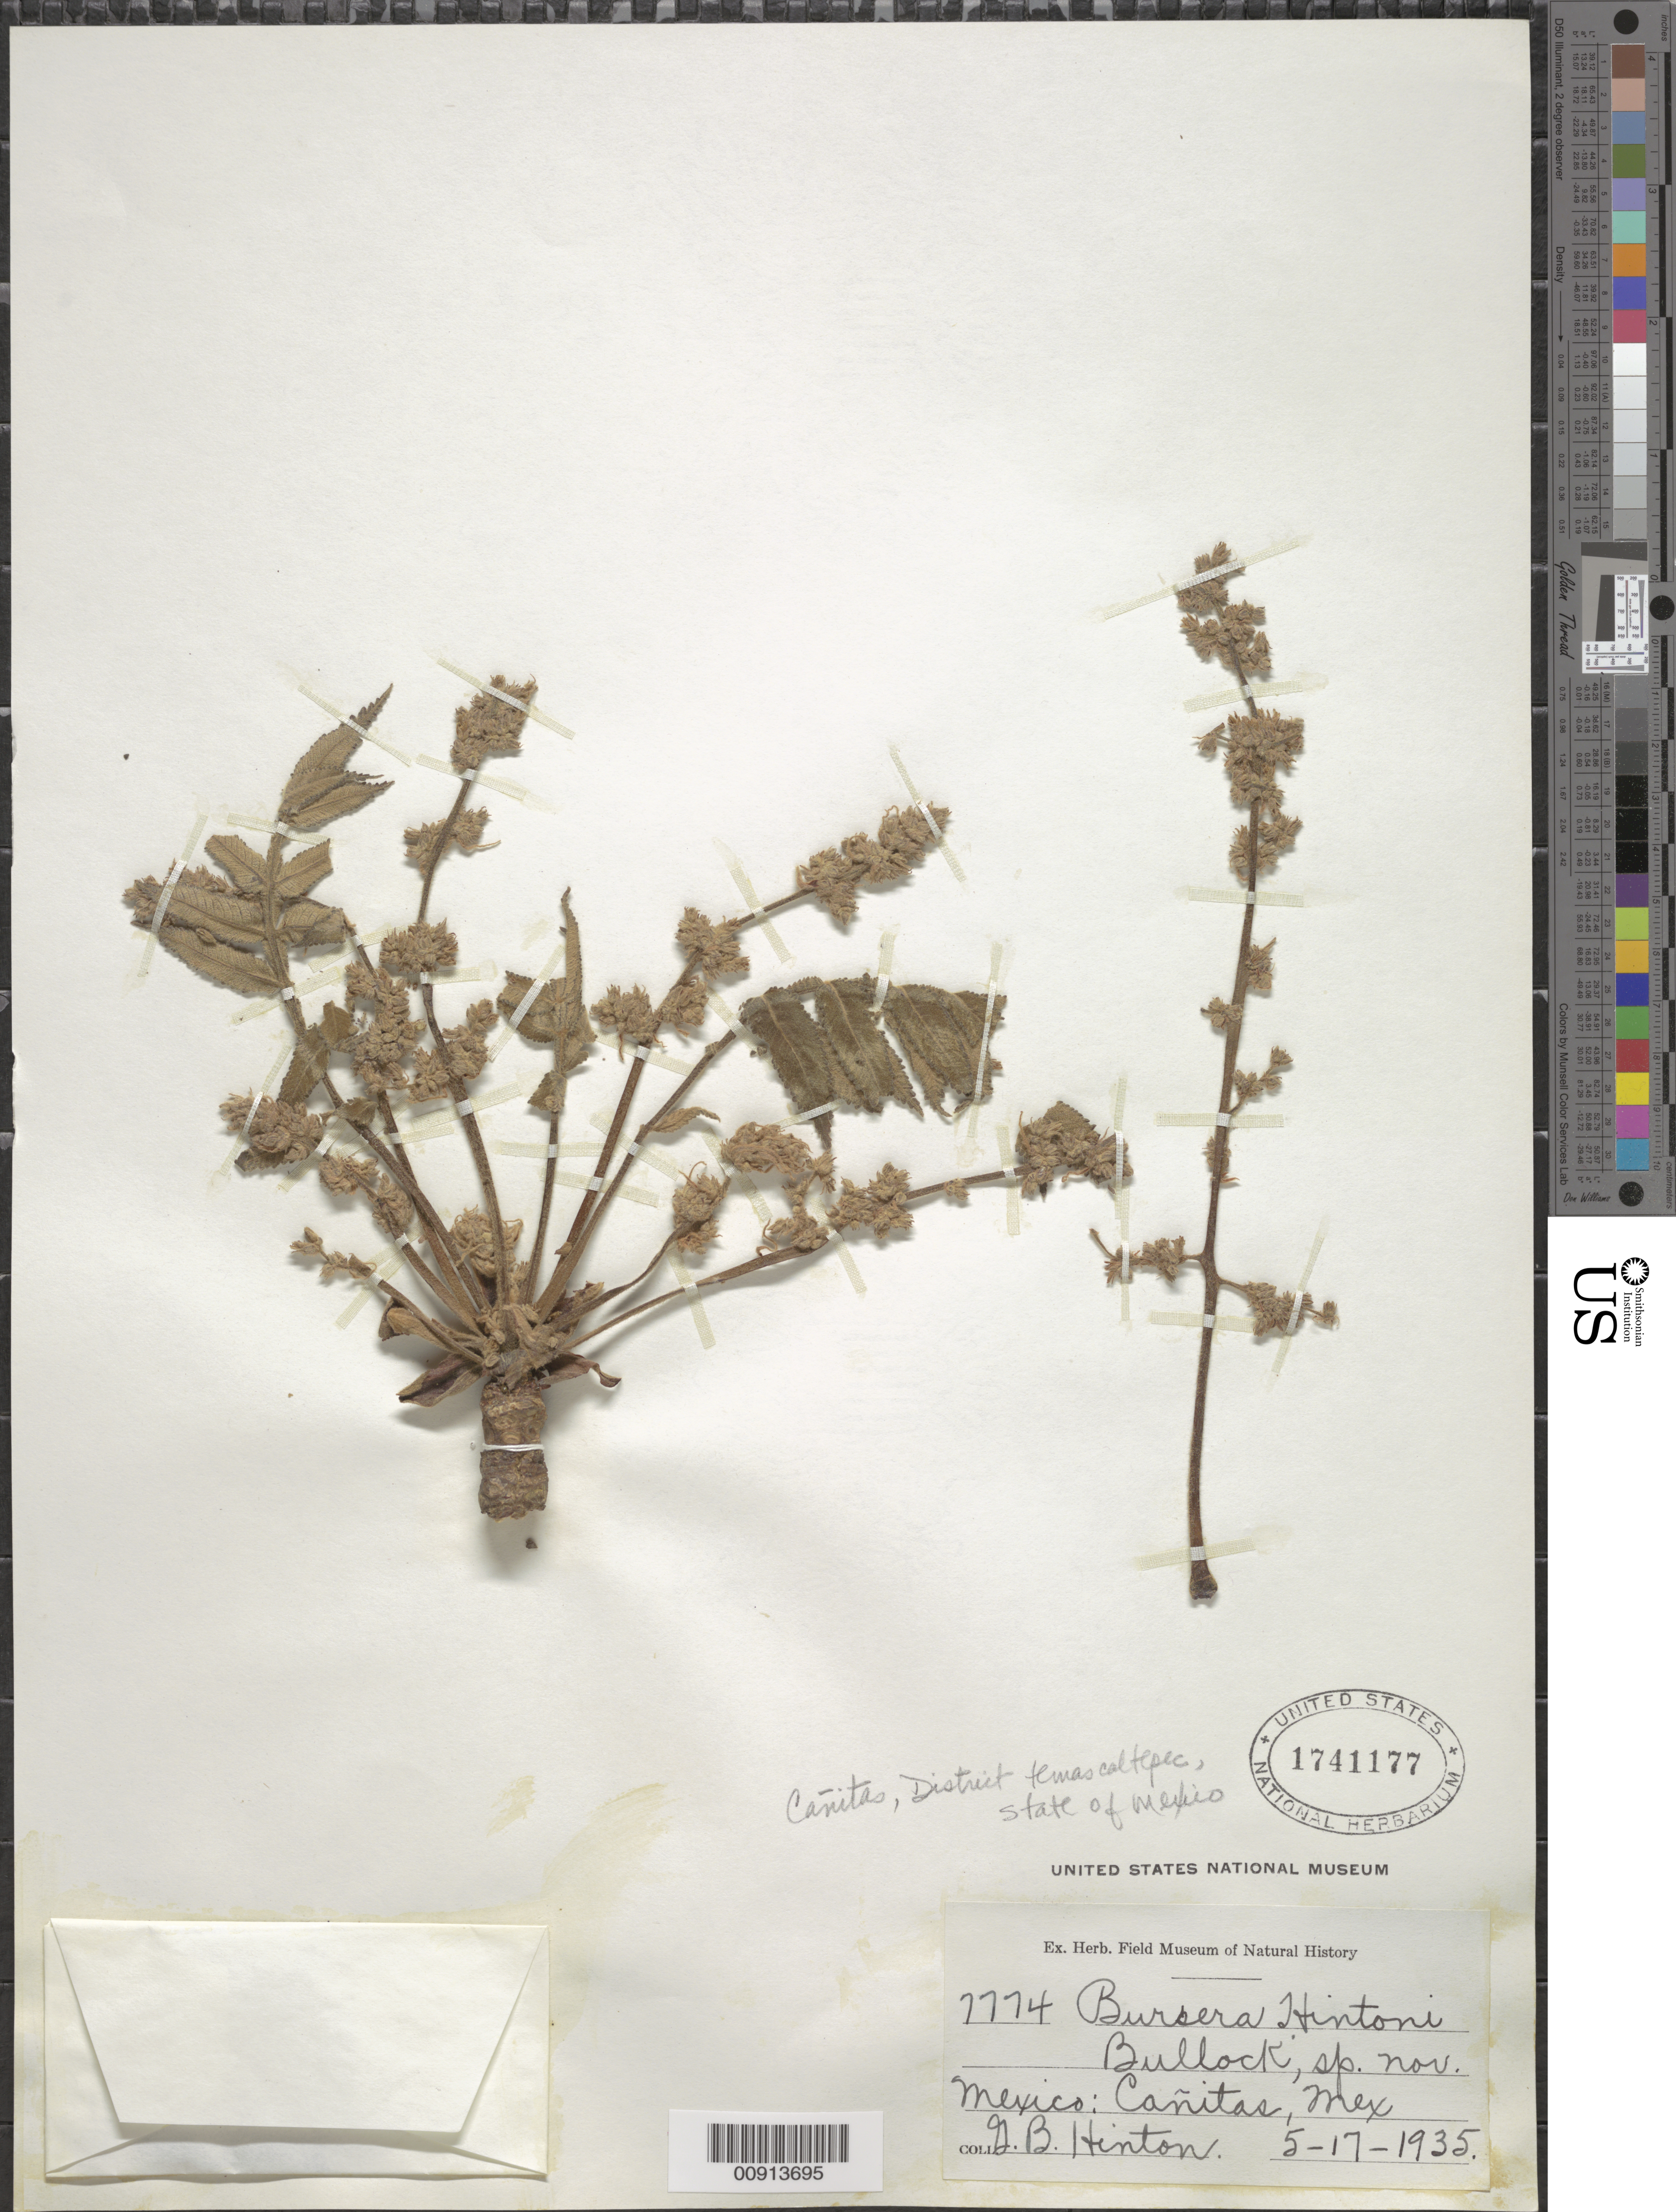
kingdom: Plantae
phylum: Tracheophyta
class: Magnoliopsida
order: Sapindales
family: Burseraceae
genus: Bursera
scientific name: Bursera hintonii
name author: Bullock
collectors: G. B. Hinton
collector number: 7774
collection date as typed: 17 May 1935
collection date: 1935-05-17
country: Mexico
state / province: México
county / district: Temascaltepec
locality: Cañitas, State of Mexico.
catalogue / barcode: US 1741177